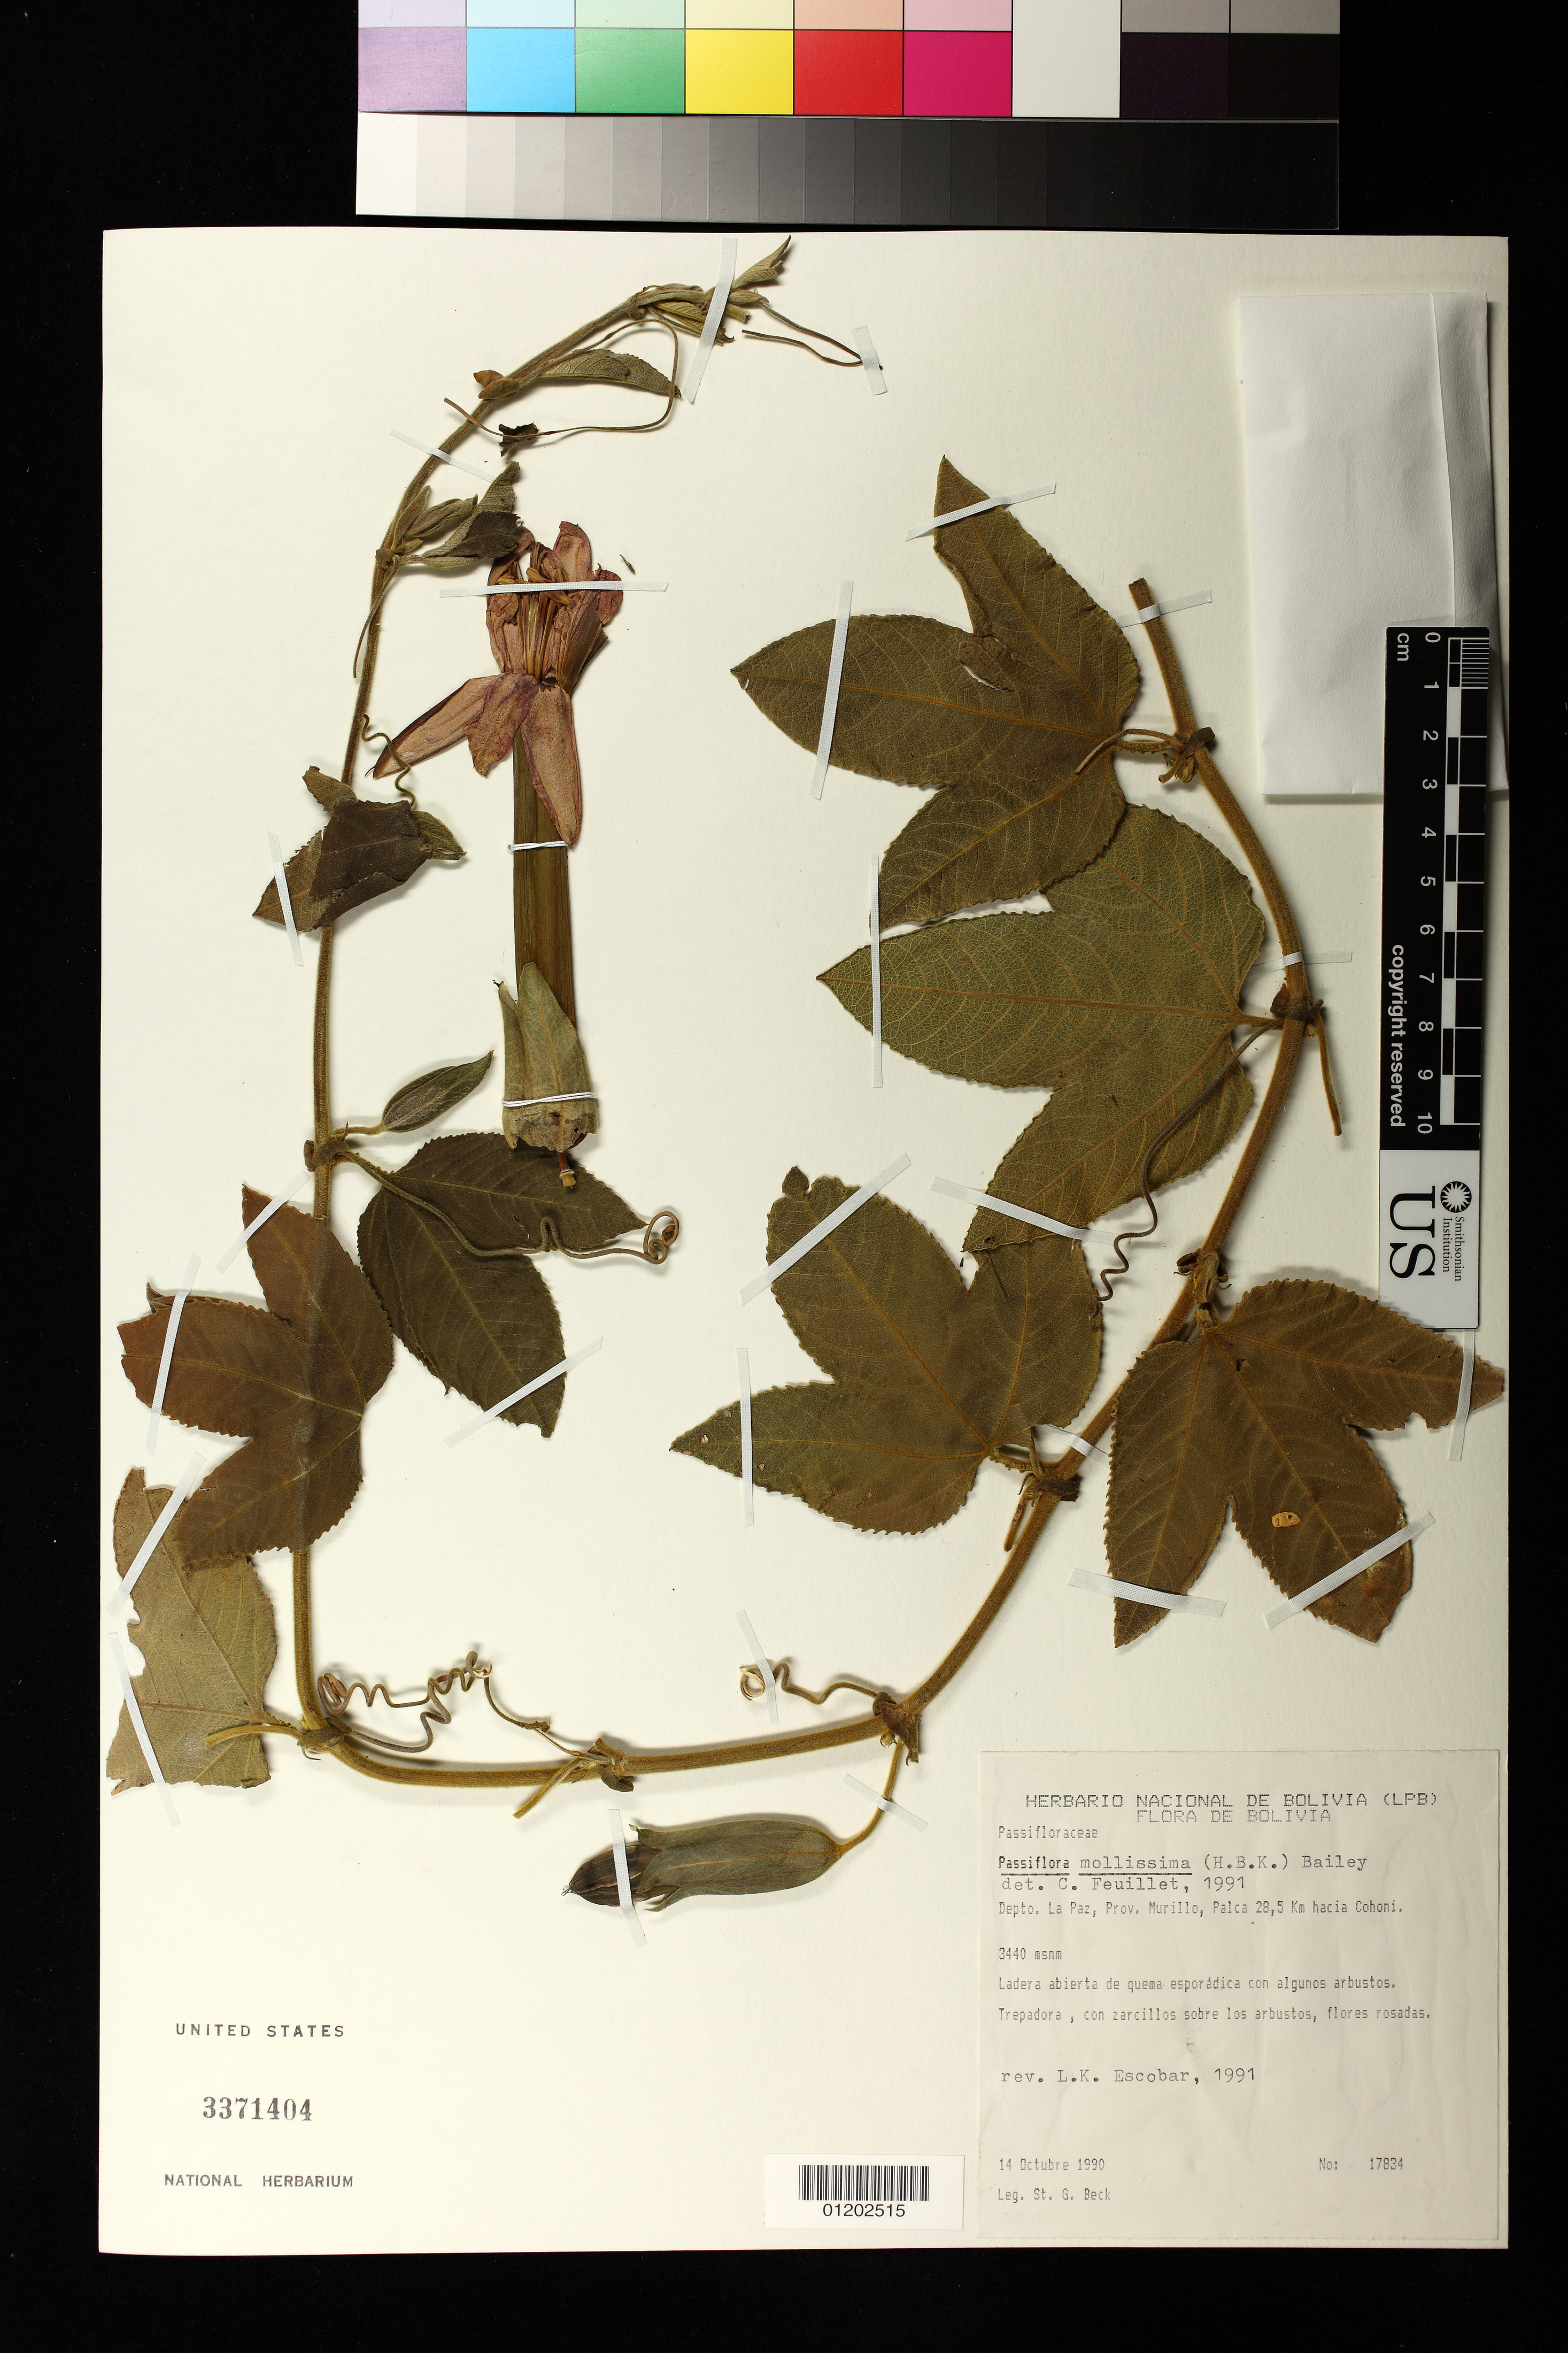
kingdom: Plantae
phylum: Tracheophyta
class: Magnoliopsida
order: Malpighiales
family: Passifloraceae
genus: Passiflora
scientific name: Passiflora mollissima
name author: (Kunth) L.H. Bailey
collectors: L. K. de Escobar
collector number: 17834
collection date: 1990-10-14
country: Bolivia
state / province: La Paz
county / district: Murillo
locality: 28.5 Km from Cohoni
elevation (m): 3440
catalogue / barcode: US 3371404